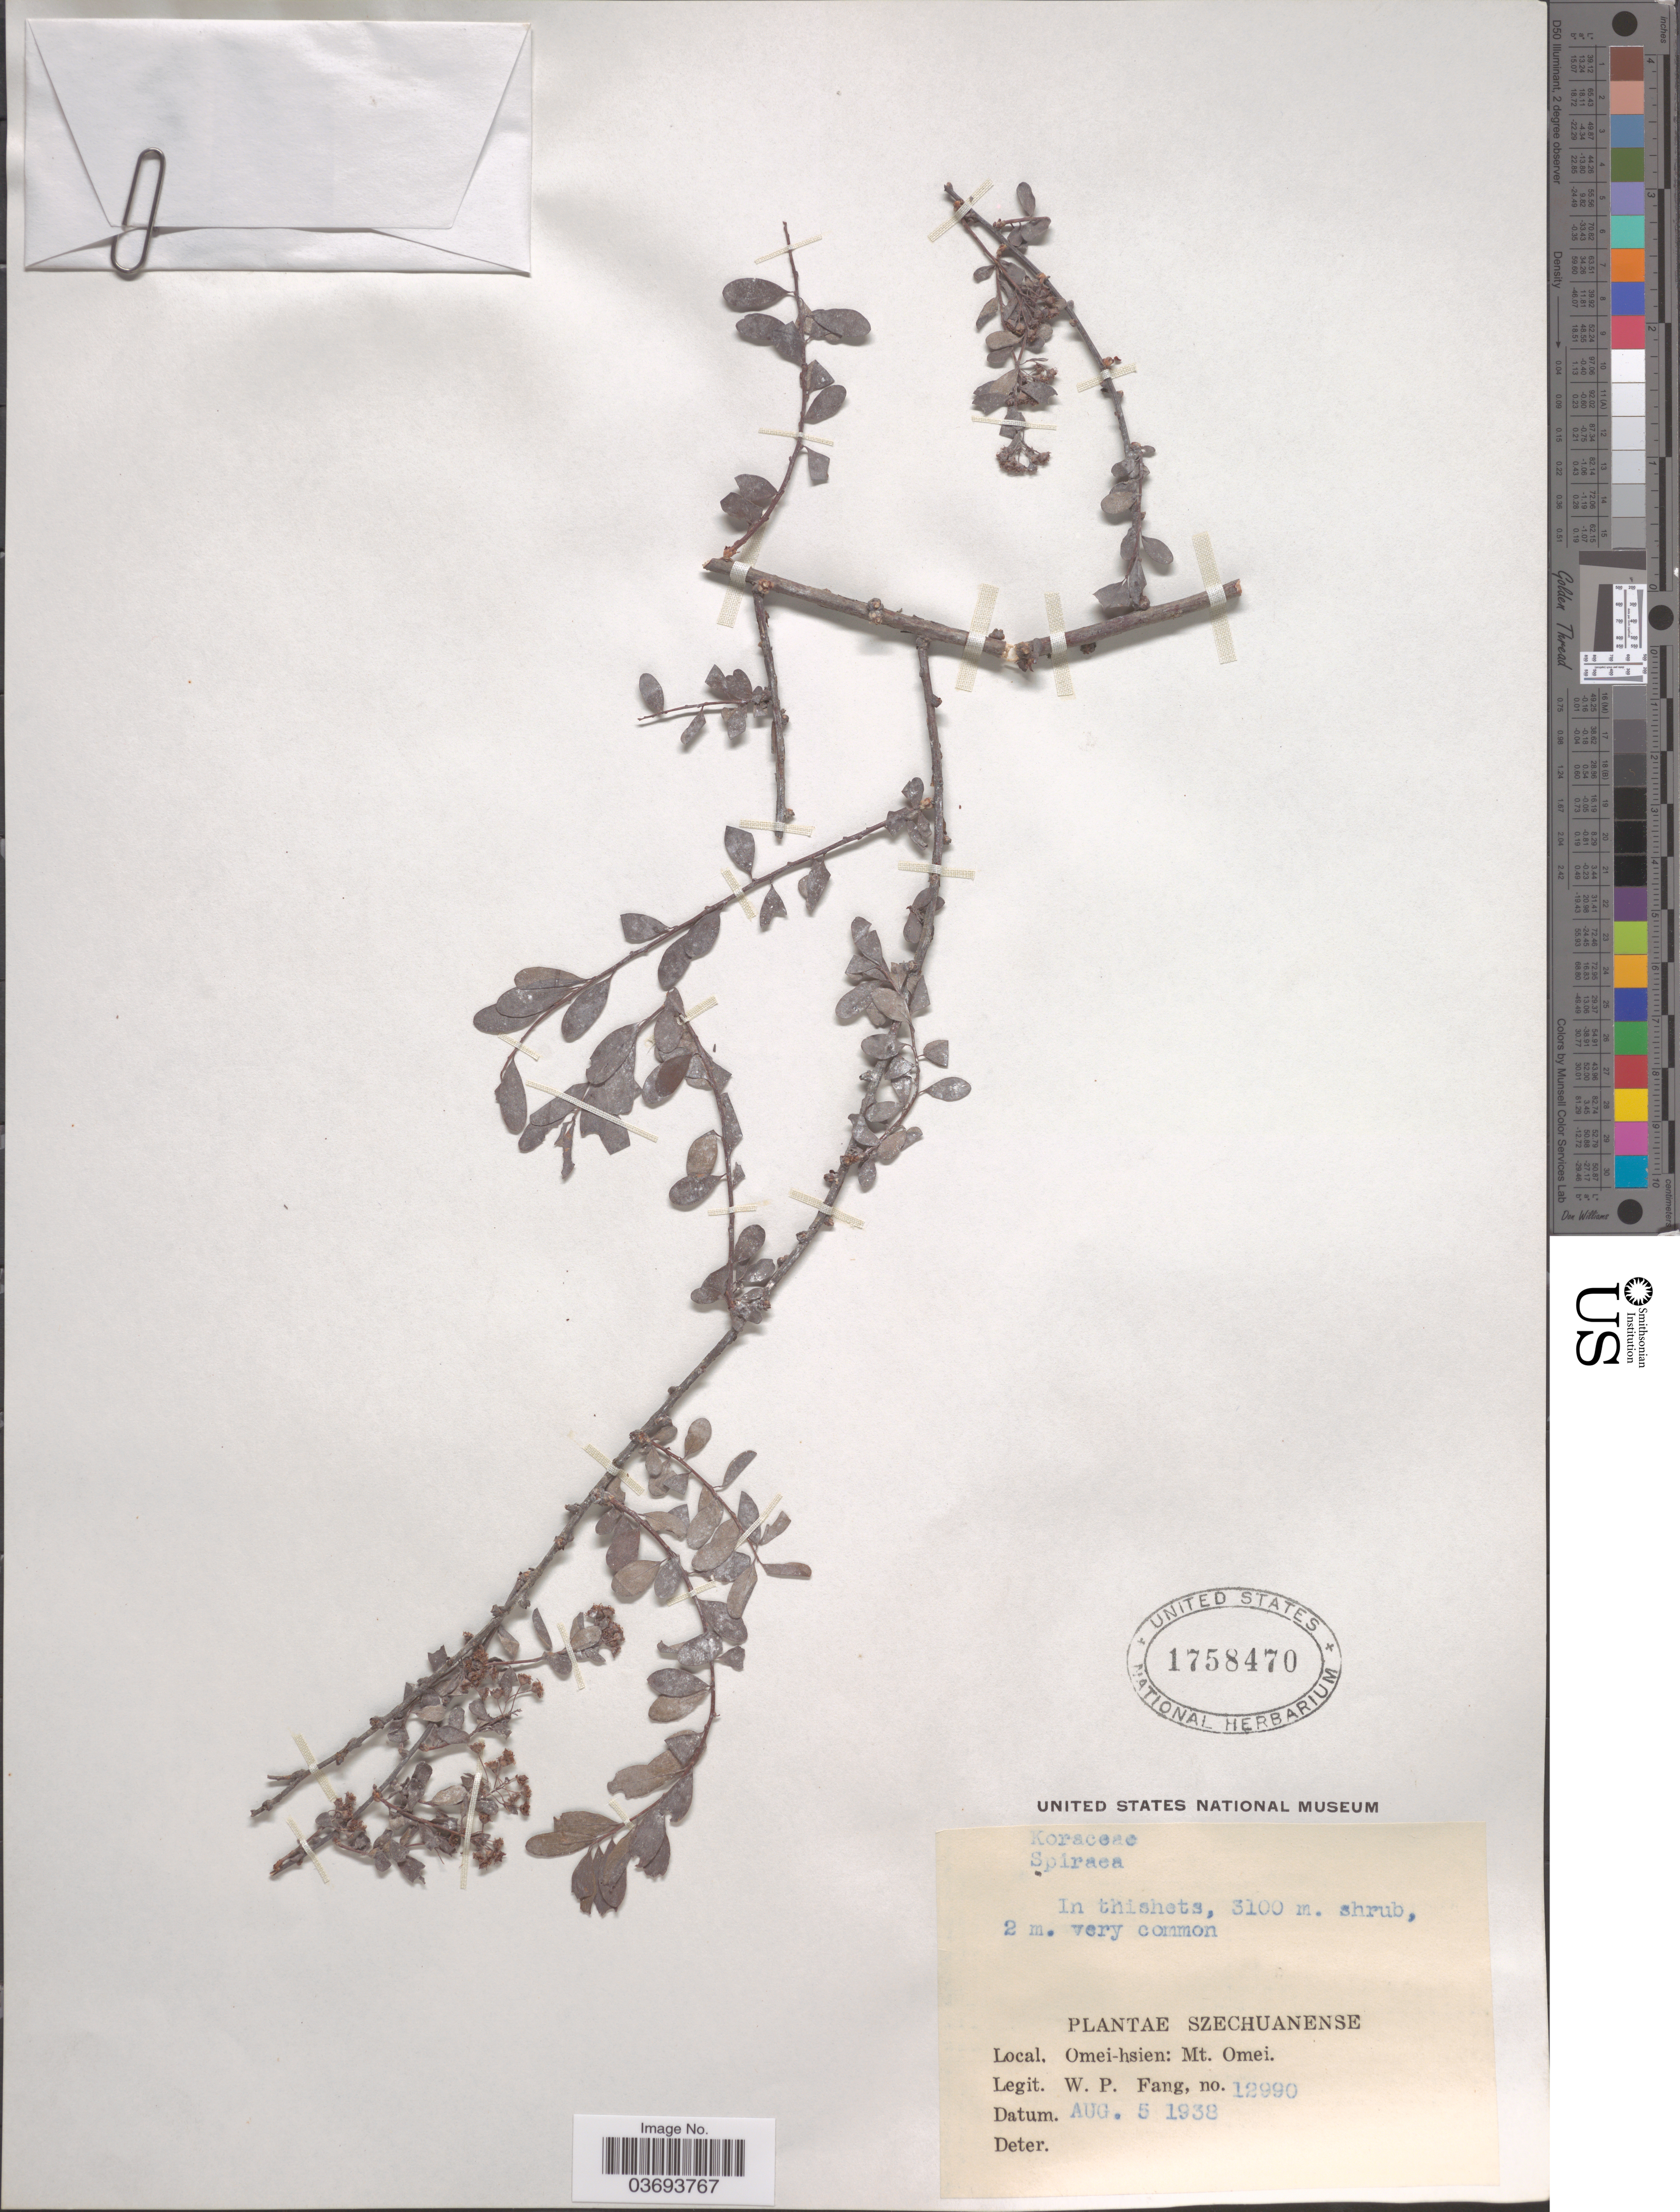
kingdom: Plantae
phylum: Tracheophyta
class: Magnoliopsida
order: Rosales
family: Rosaceae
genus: Spiraea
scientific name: Spiraea sp.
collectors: W. P. Fang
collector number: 12990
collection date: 1938-08-05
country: China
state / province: Sichuan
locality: Szechuanenses. Omei-hsien: Mt. Omei.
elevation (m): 3100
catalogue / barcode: US 1758470